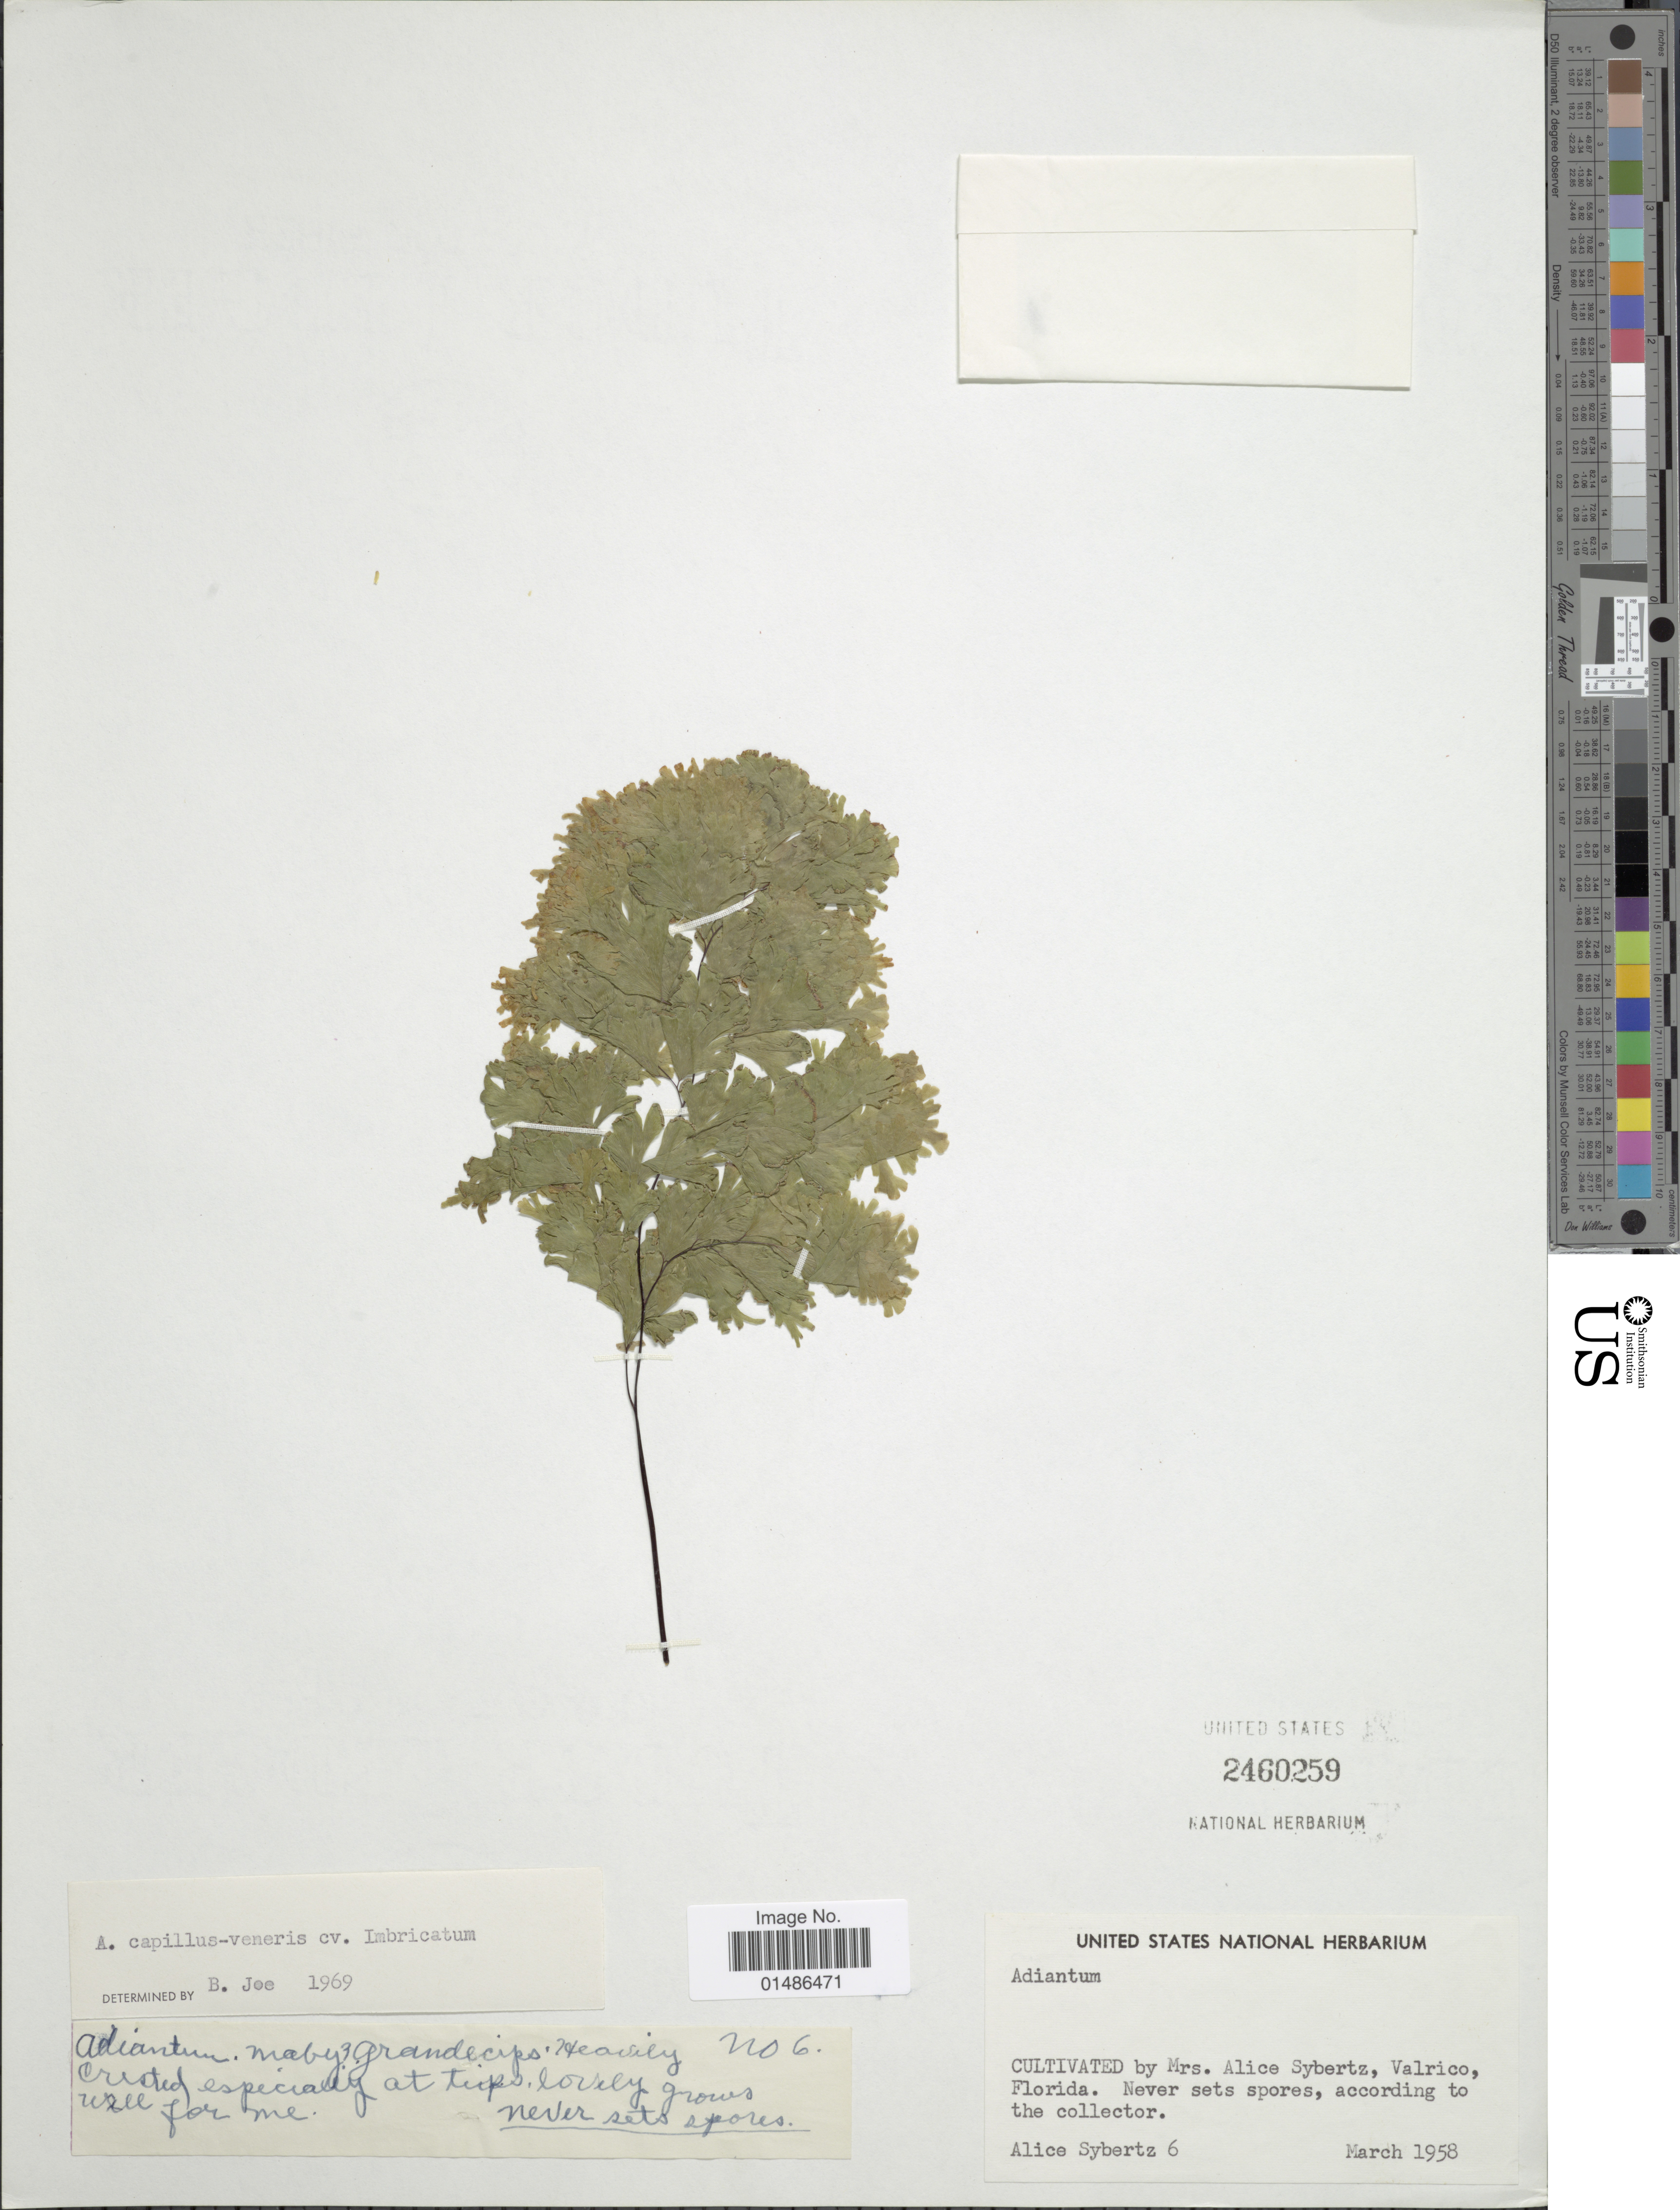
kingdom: Plantae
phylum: Tracheophyta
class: Polypodiopsida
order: Polypodiales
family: Pteridaceae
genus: Adiantum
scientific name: Adiantum imbricatum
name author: R.M. Tryon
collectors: A. Sybertz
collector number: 6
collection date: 1958-03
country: United States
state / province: Florida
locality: Cultivated by Mrs. Alice Sybertz, Valrico, Florida.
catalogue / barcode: US 2460259